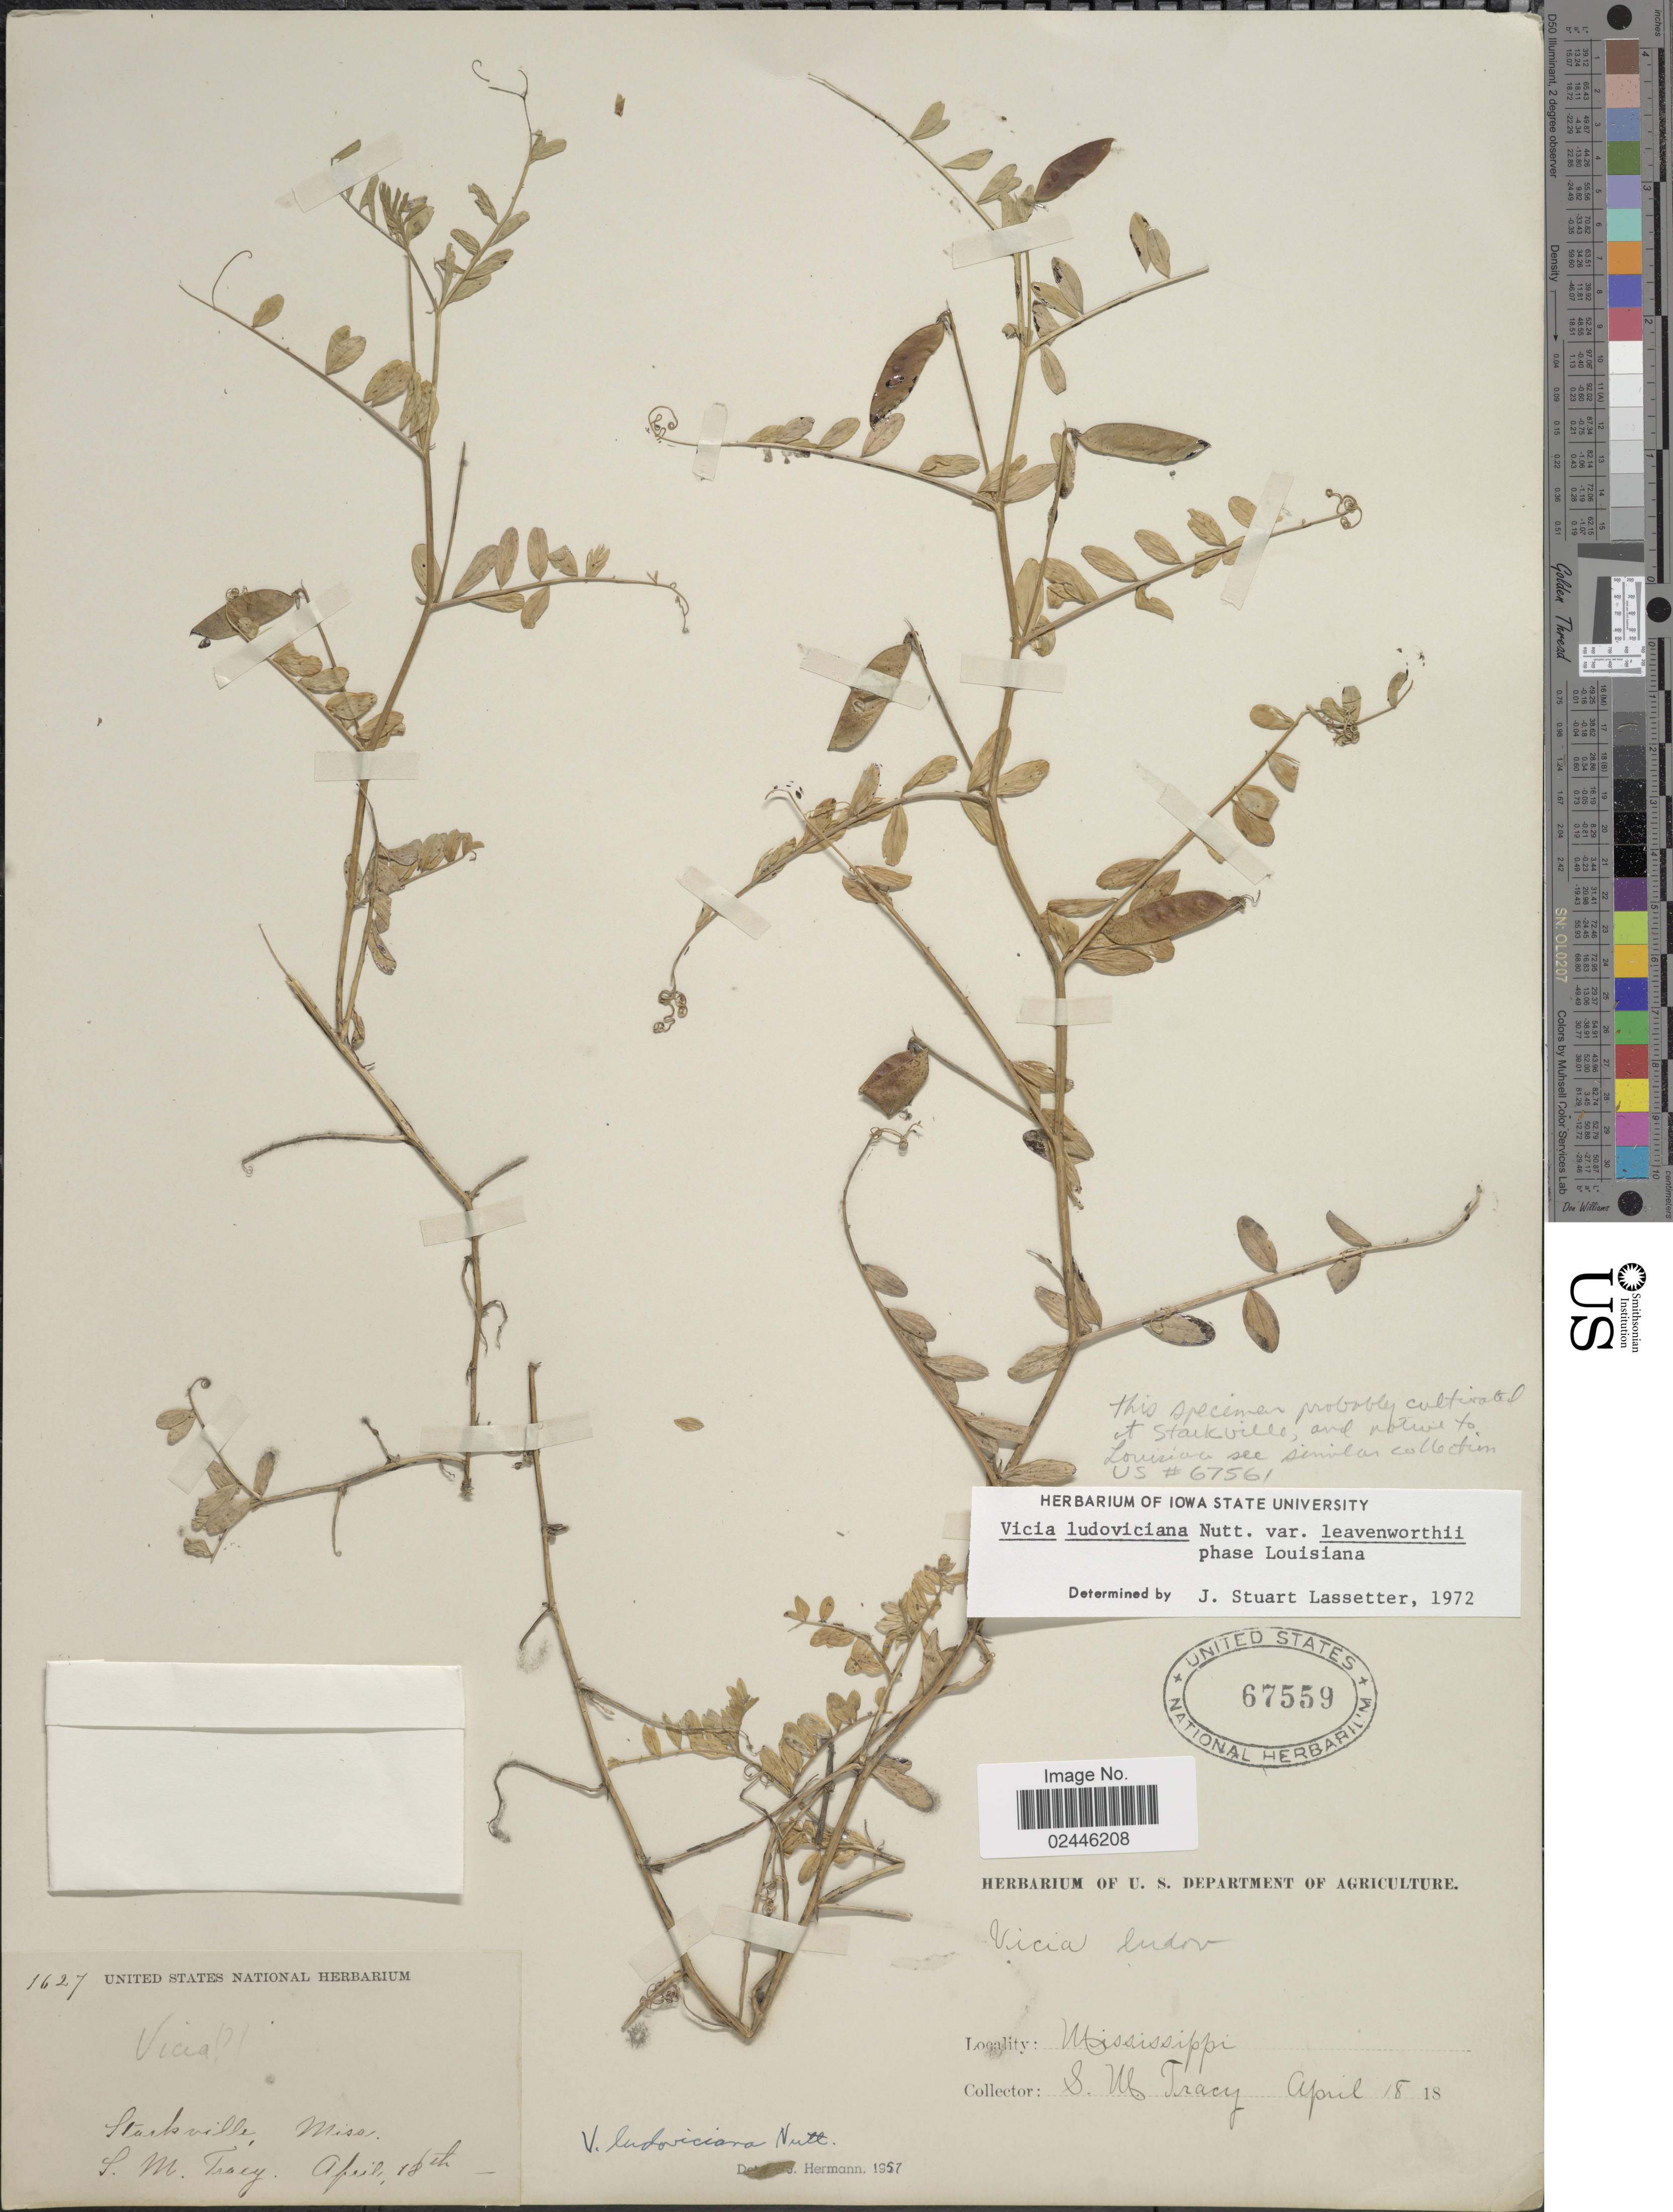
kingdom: Plantae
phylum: Tracheophyta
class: Magnoliopsida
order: Fabales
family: Fabaceae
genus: Vicia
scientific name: Vicia ludoviciana var. leavenworthii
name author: (Torr. & A. Gray) Broich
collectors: S. M. Tracy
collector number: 1627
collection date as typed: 18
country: United States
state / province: Mississippi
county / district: Oktibbeha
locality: Starkville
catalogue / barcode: US 67559